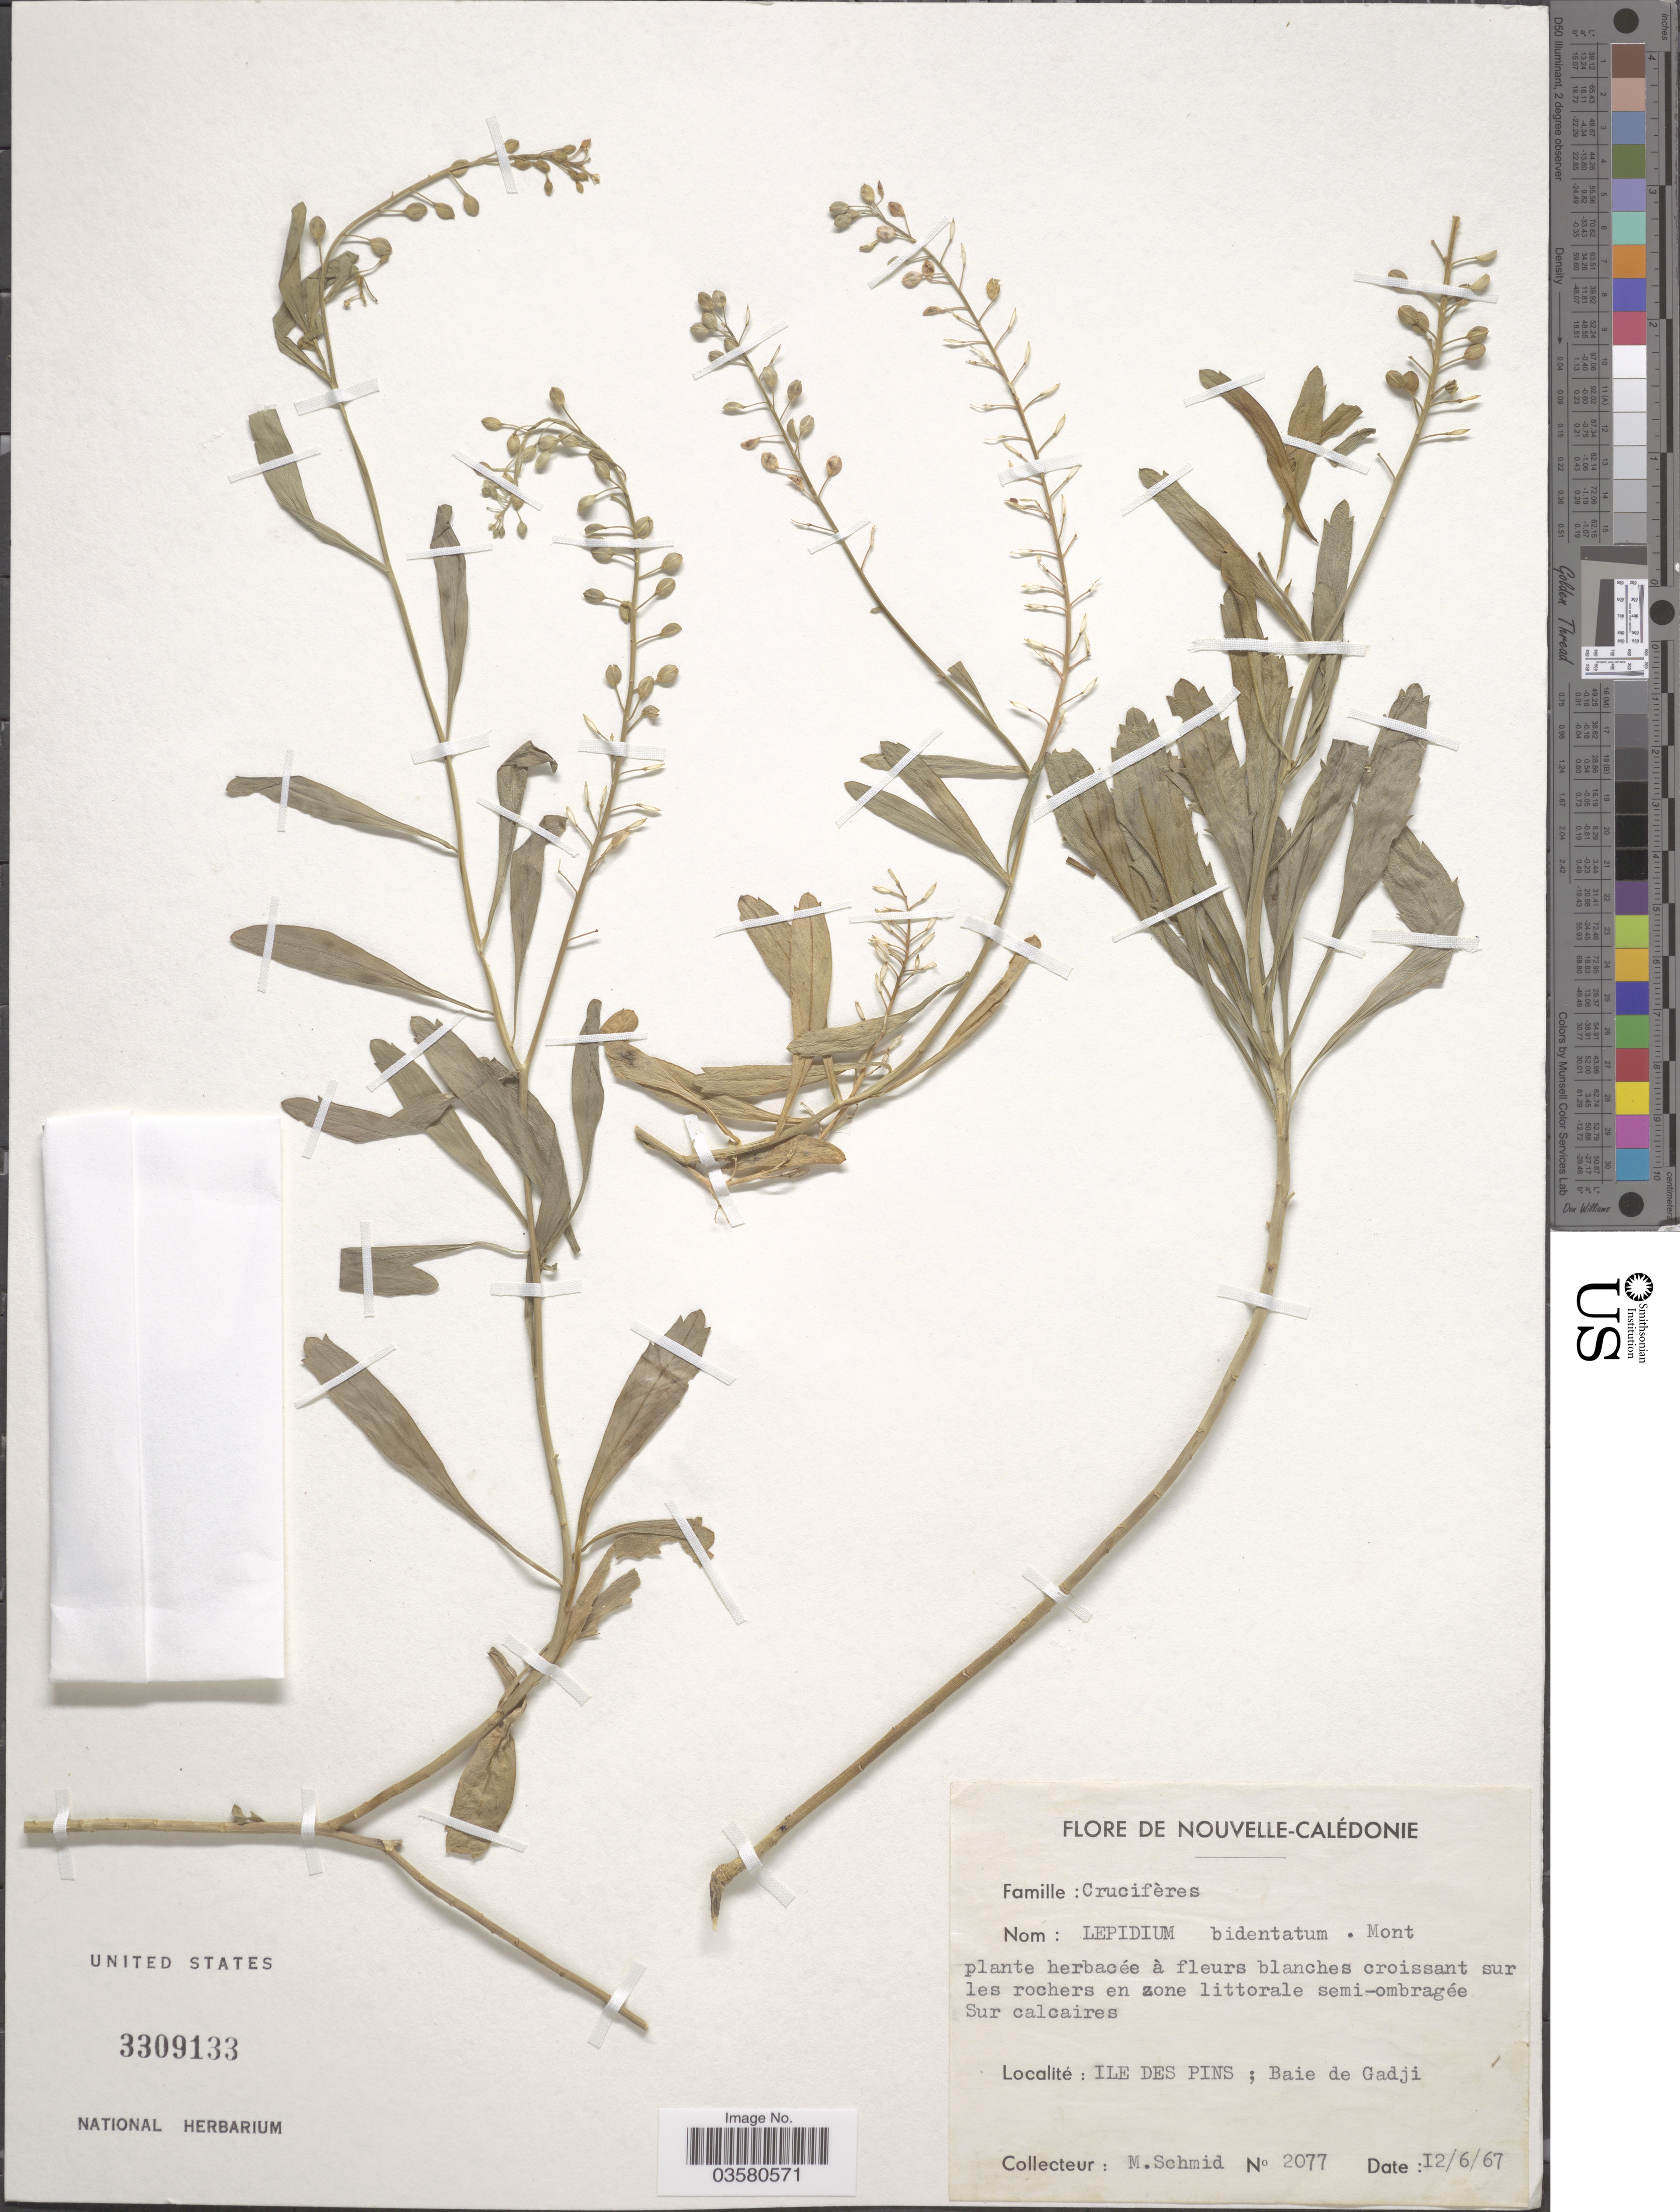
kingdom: Plantae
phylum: Tracheophyta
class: Magnoliopsida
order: Brassicales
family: Brassicaceae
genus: Lepidium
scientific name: Lepidium bidentatum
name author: Montin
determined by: Al-Shehbaz, I. A., (MO), Missouri Botanical Garden (UNITED STATES)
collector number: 2077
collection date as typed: Transcribed d/m/y: 12/6/67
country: New Caledonia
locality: Nouvelle-Calédonie. Ile des Pins; Baie de Gadji.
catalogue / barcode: US 3309133